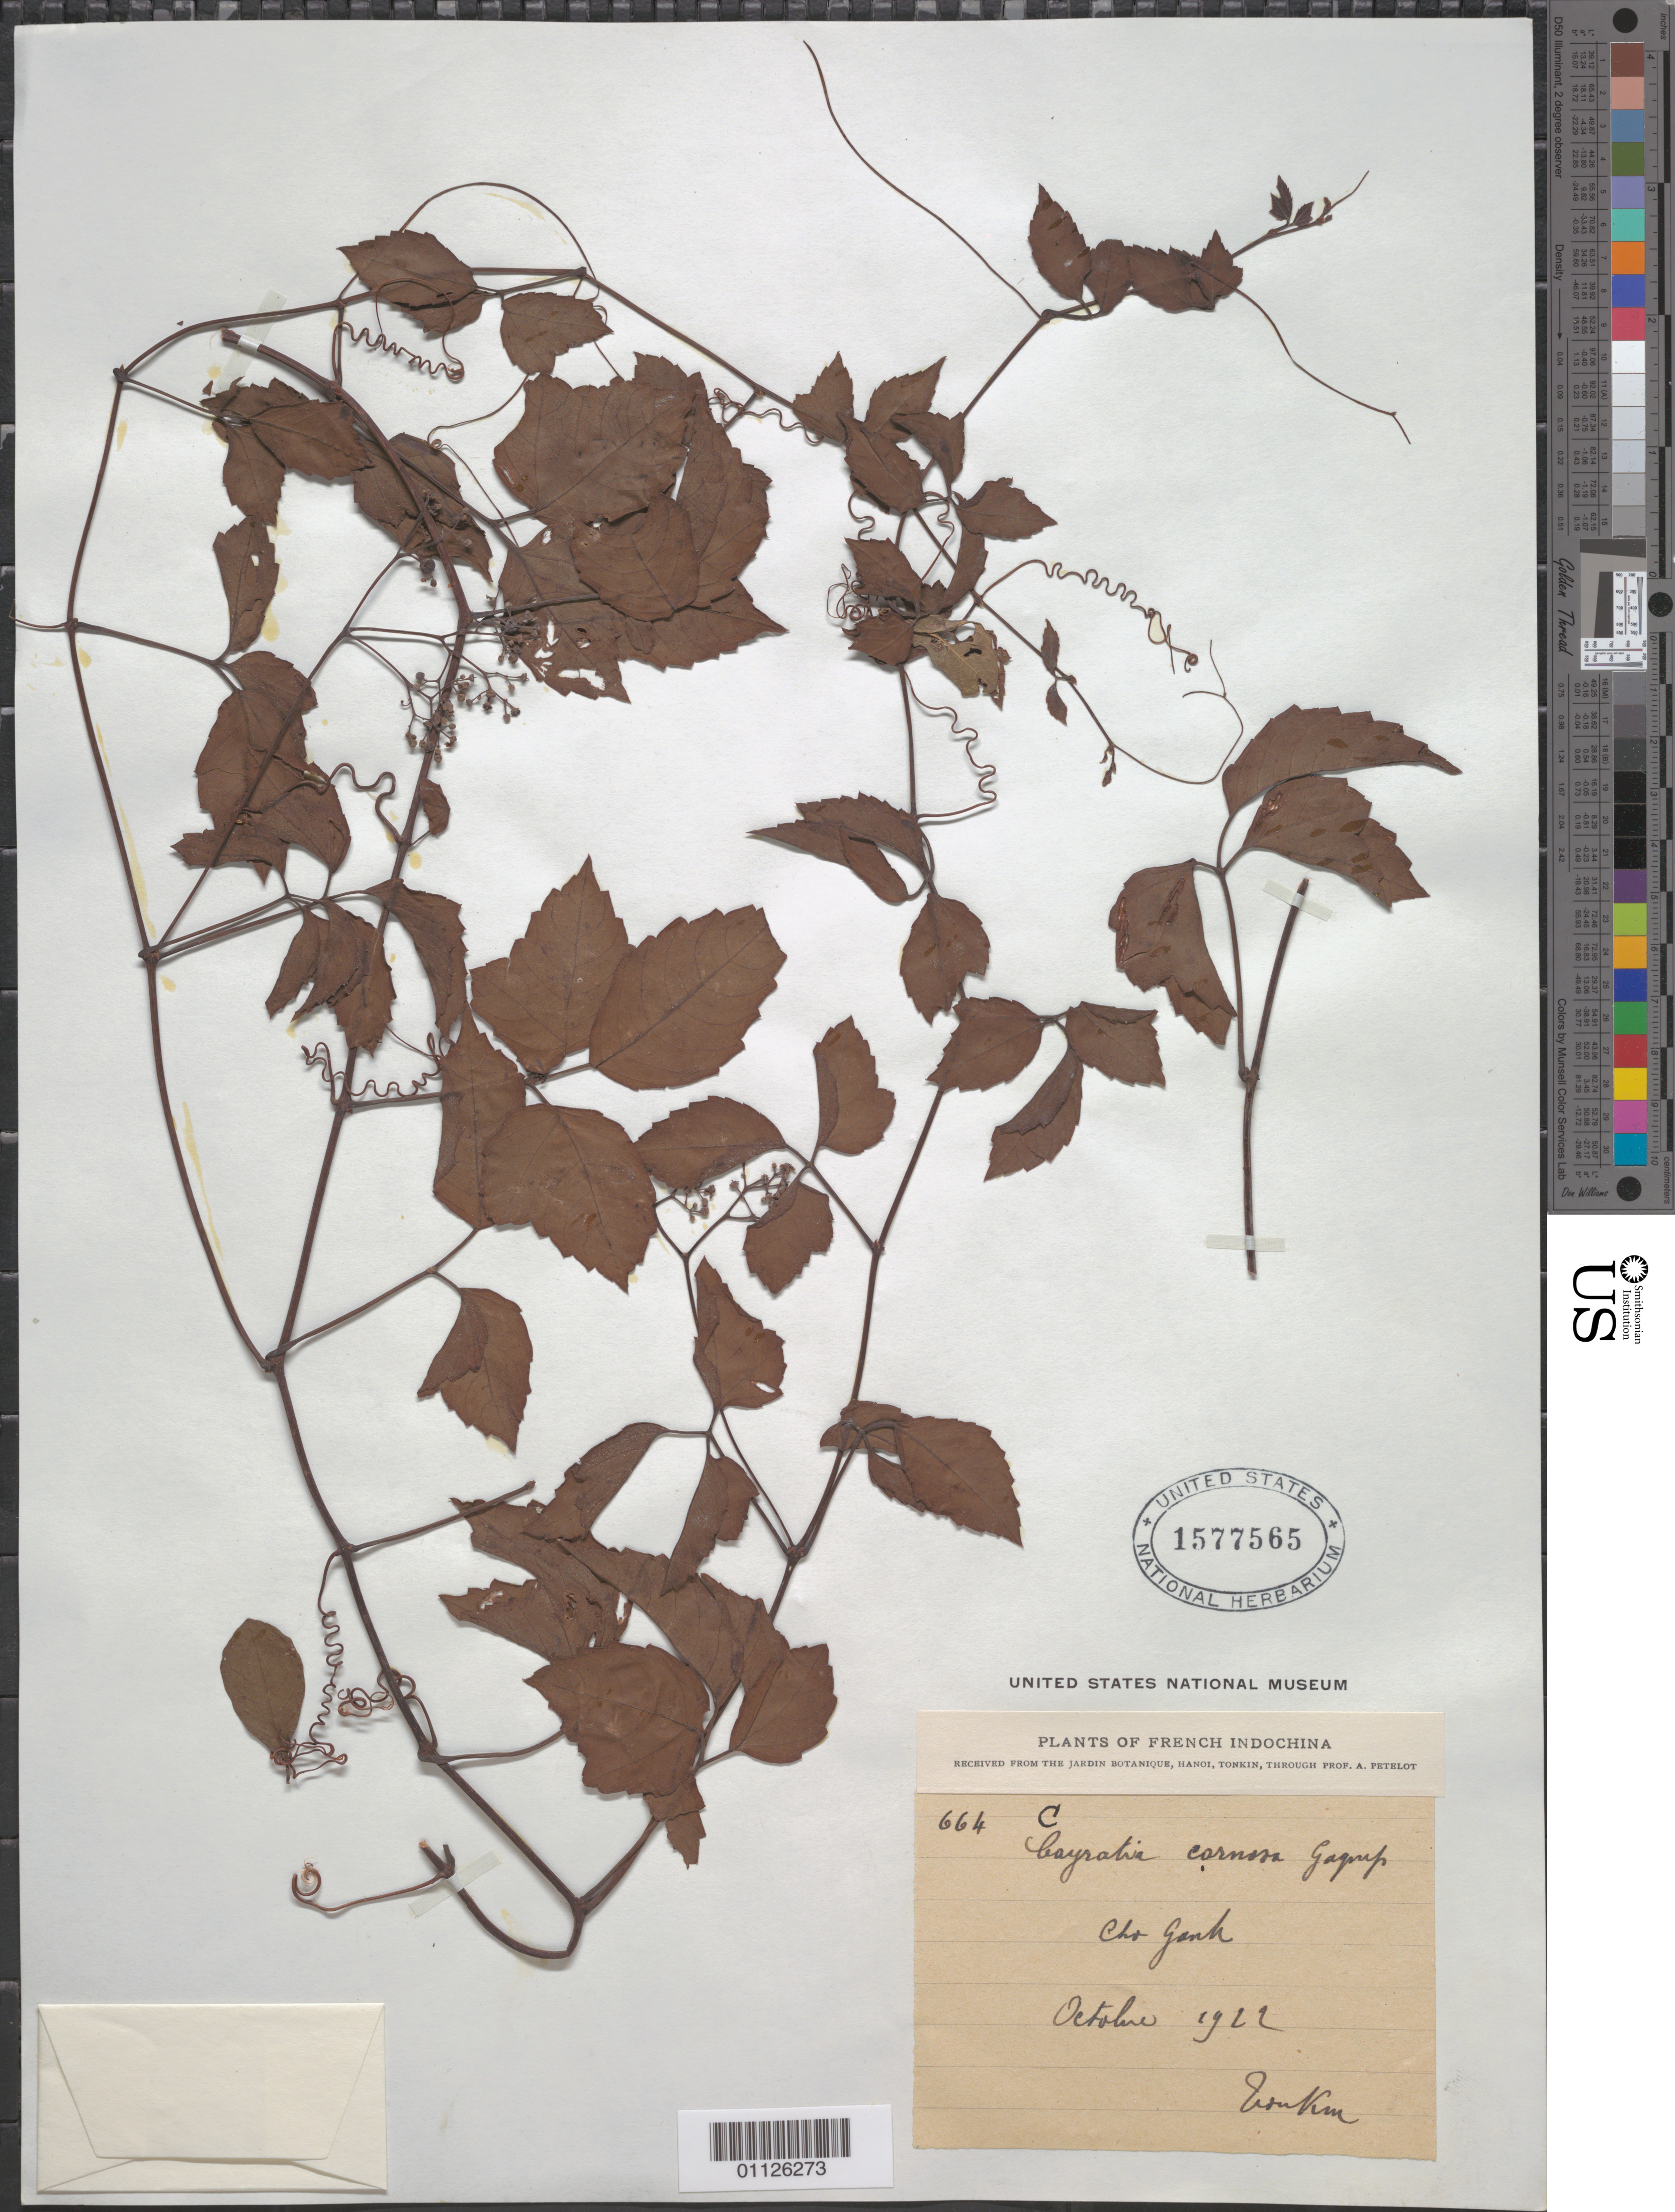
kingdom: Plantae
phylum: Tracheophyta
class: Magnoliopsida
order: Vitales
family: Vitaceae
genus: Causonis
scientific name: Causonis trifolia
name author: (L.) Mabb. & J. Wen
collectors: A. Petelot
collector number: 664 C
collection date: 1922-10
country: Vietnam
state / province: Ha Noi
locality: Tonkin.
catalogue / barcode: US 1577565